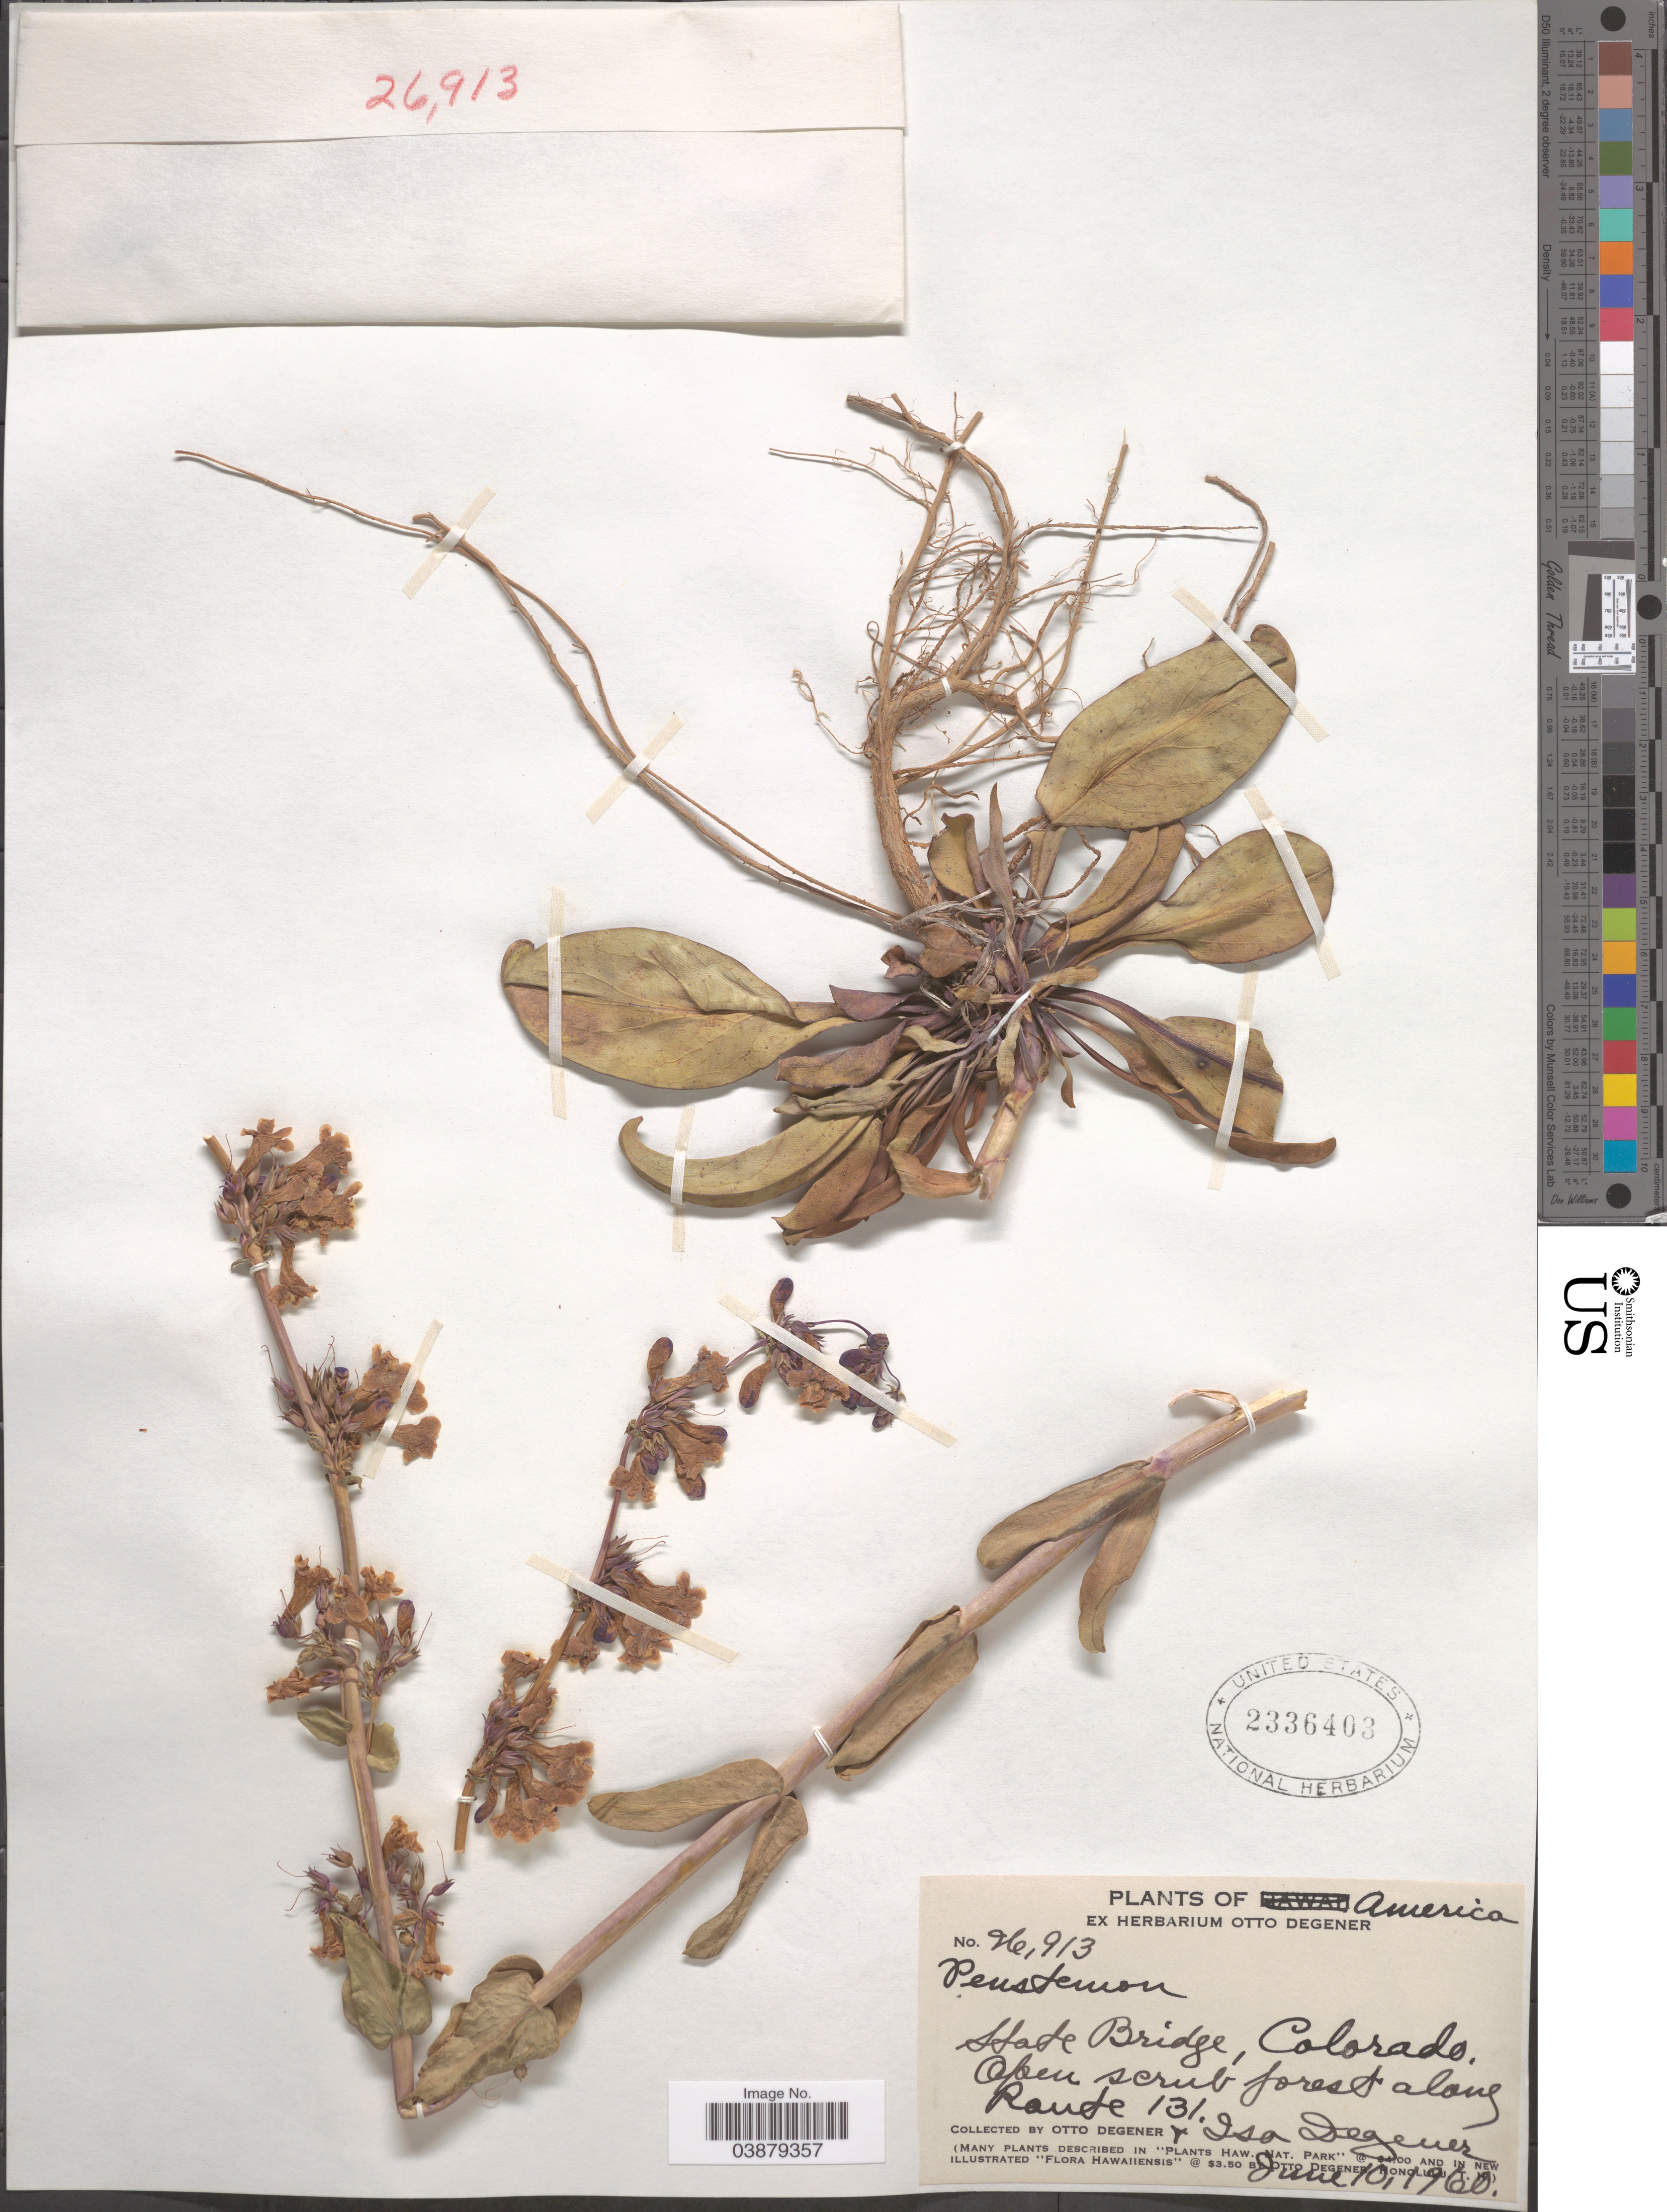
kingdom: Plantae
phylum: Tracheophyta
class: Magnoliopsida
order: Lamiales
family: Plantaginaceae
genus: Penstemon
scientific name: Penstemon sp.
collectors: O. Degener & I. Degener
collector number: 26913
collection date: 1960-06-10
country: United States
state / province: Colorado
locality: State Bridge. Open scrub forest along Route 131.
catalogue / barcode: US 2336403